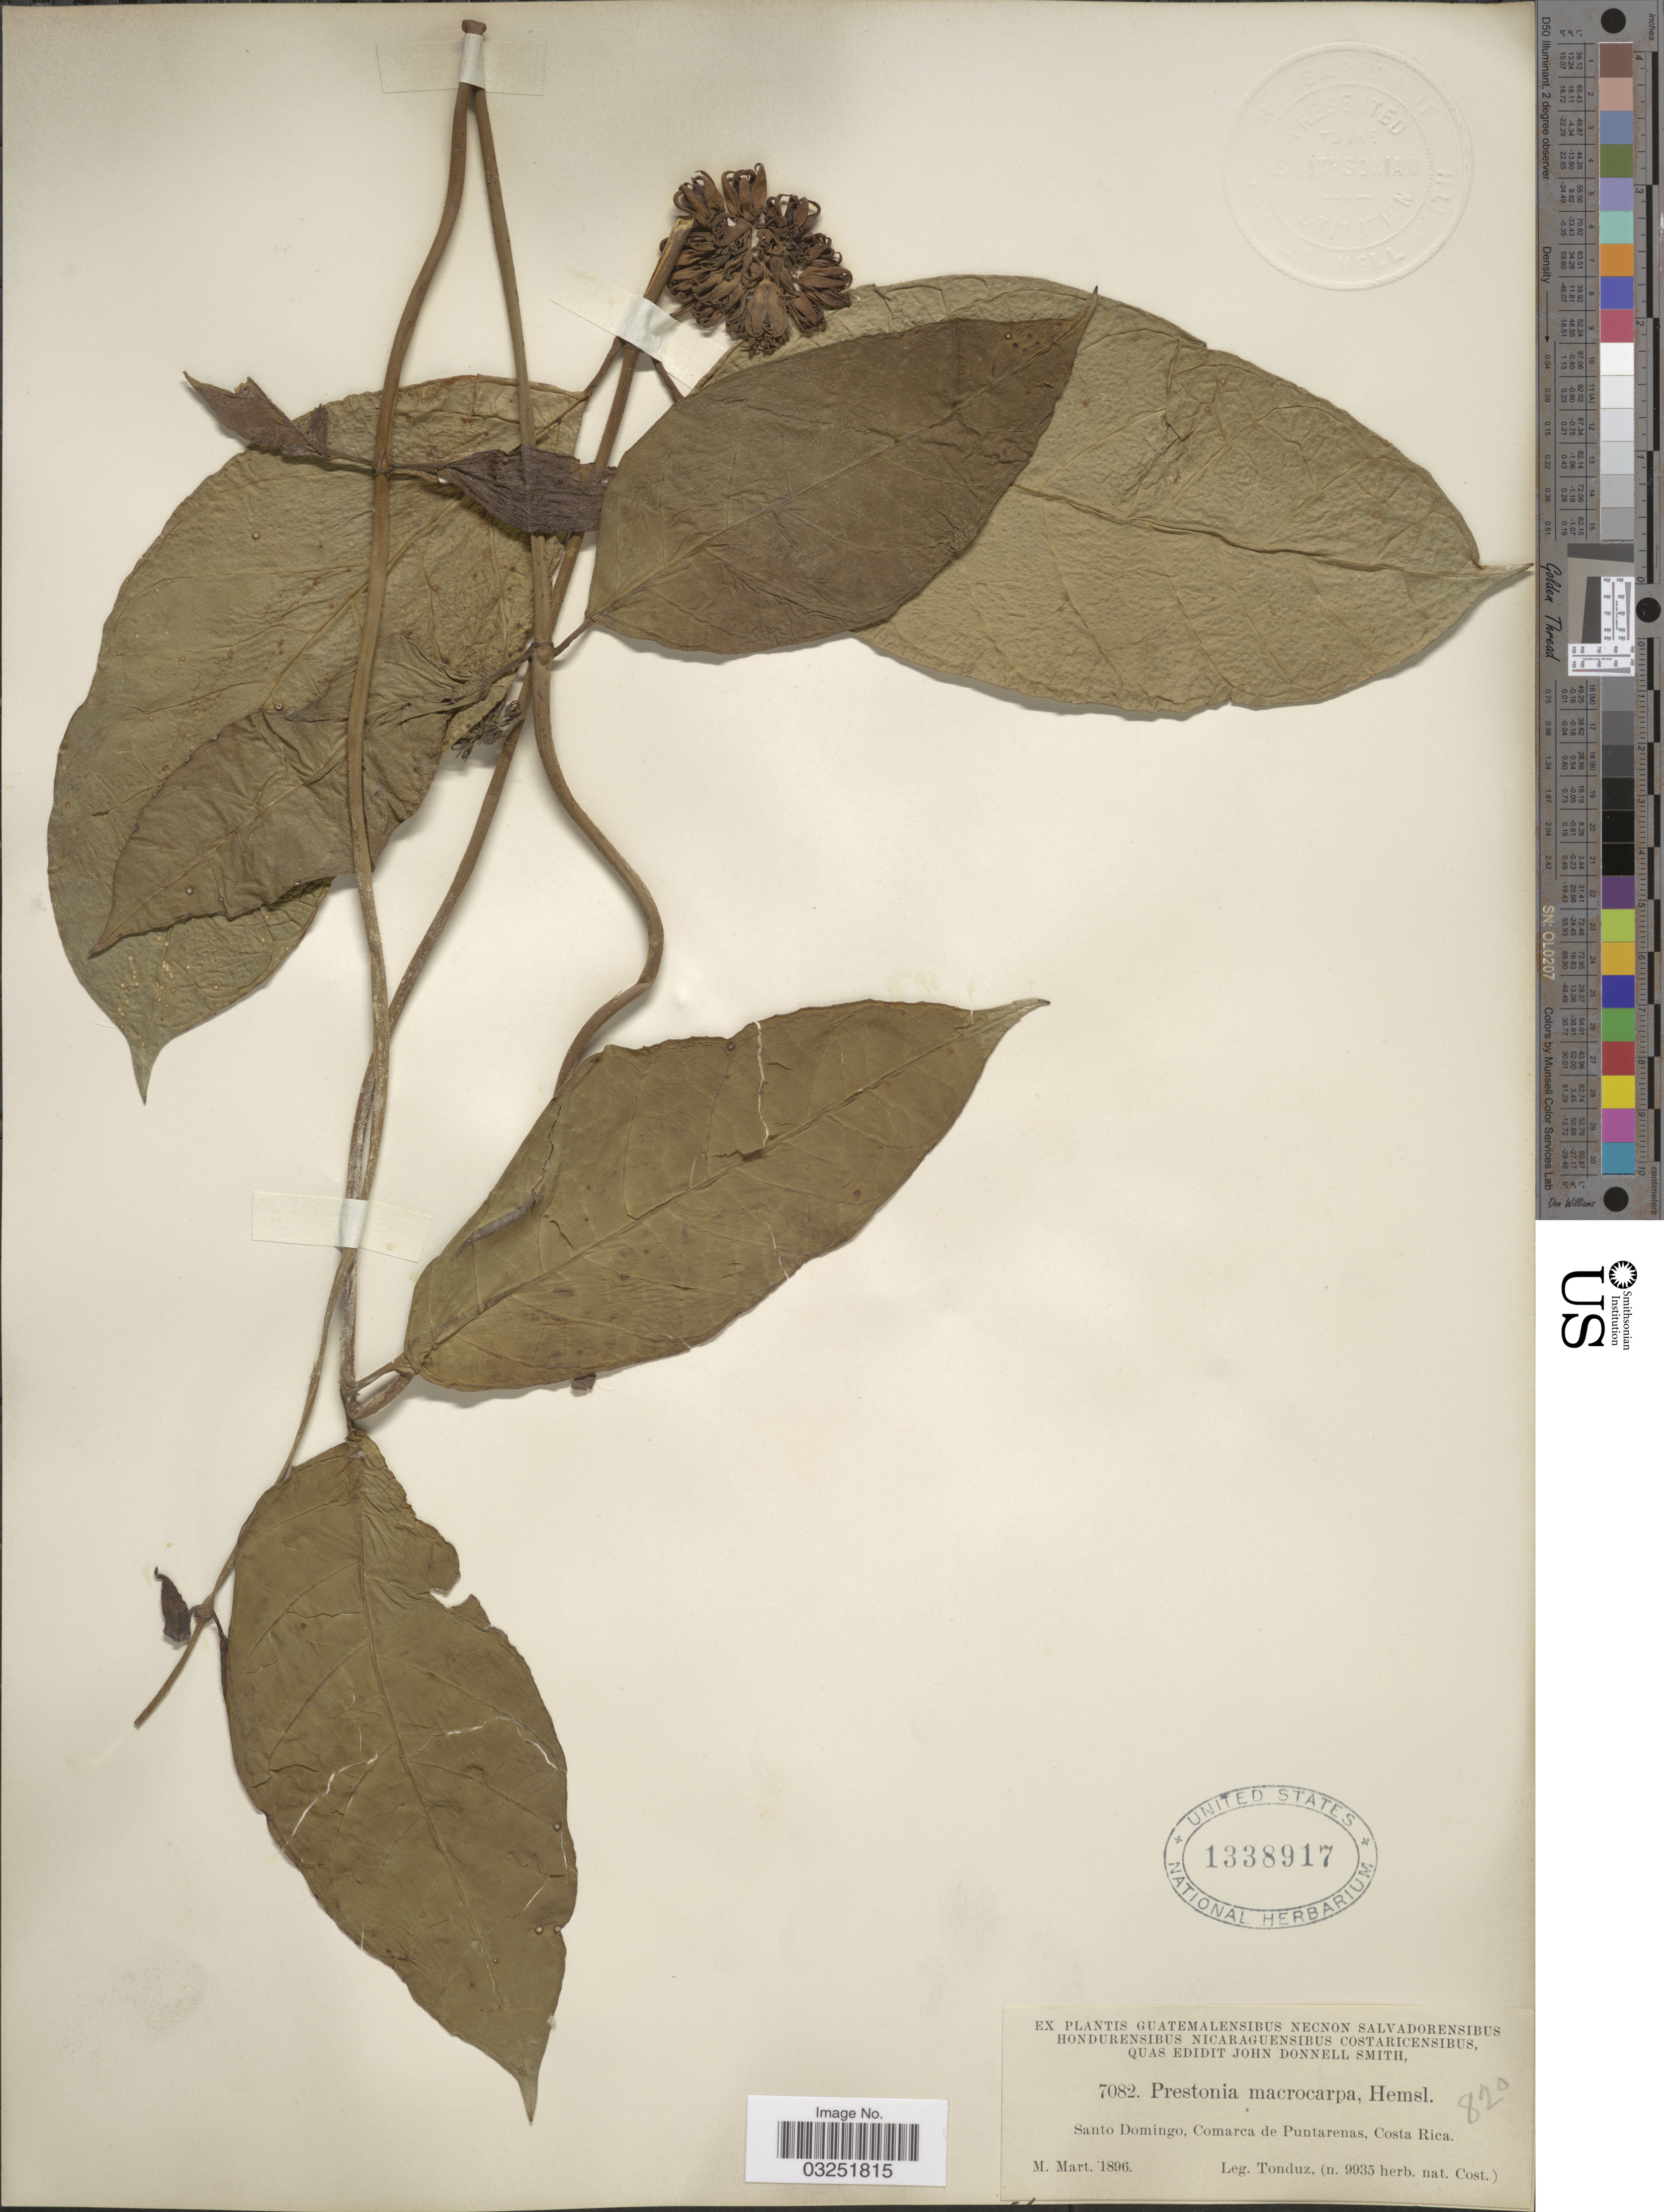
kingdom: Plantae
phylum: Tracheophyta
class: Magnoliopsida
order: Gentianales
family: Apocynaceae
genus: Prestonia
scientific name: Prestonia portobellensis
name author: (Beurl.) Woodson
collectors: Tonduz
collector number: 7082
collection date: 1896-03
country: Costa Rica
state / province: Puntarenas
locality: Santo Domingo, Comarca de Puntarenas.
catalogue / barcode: US 1338917